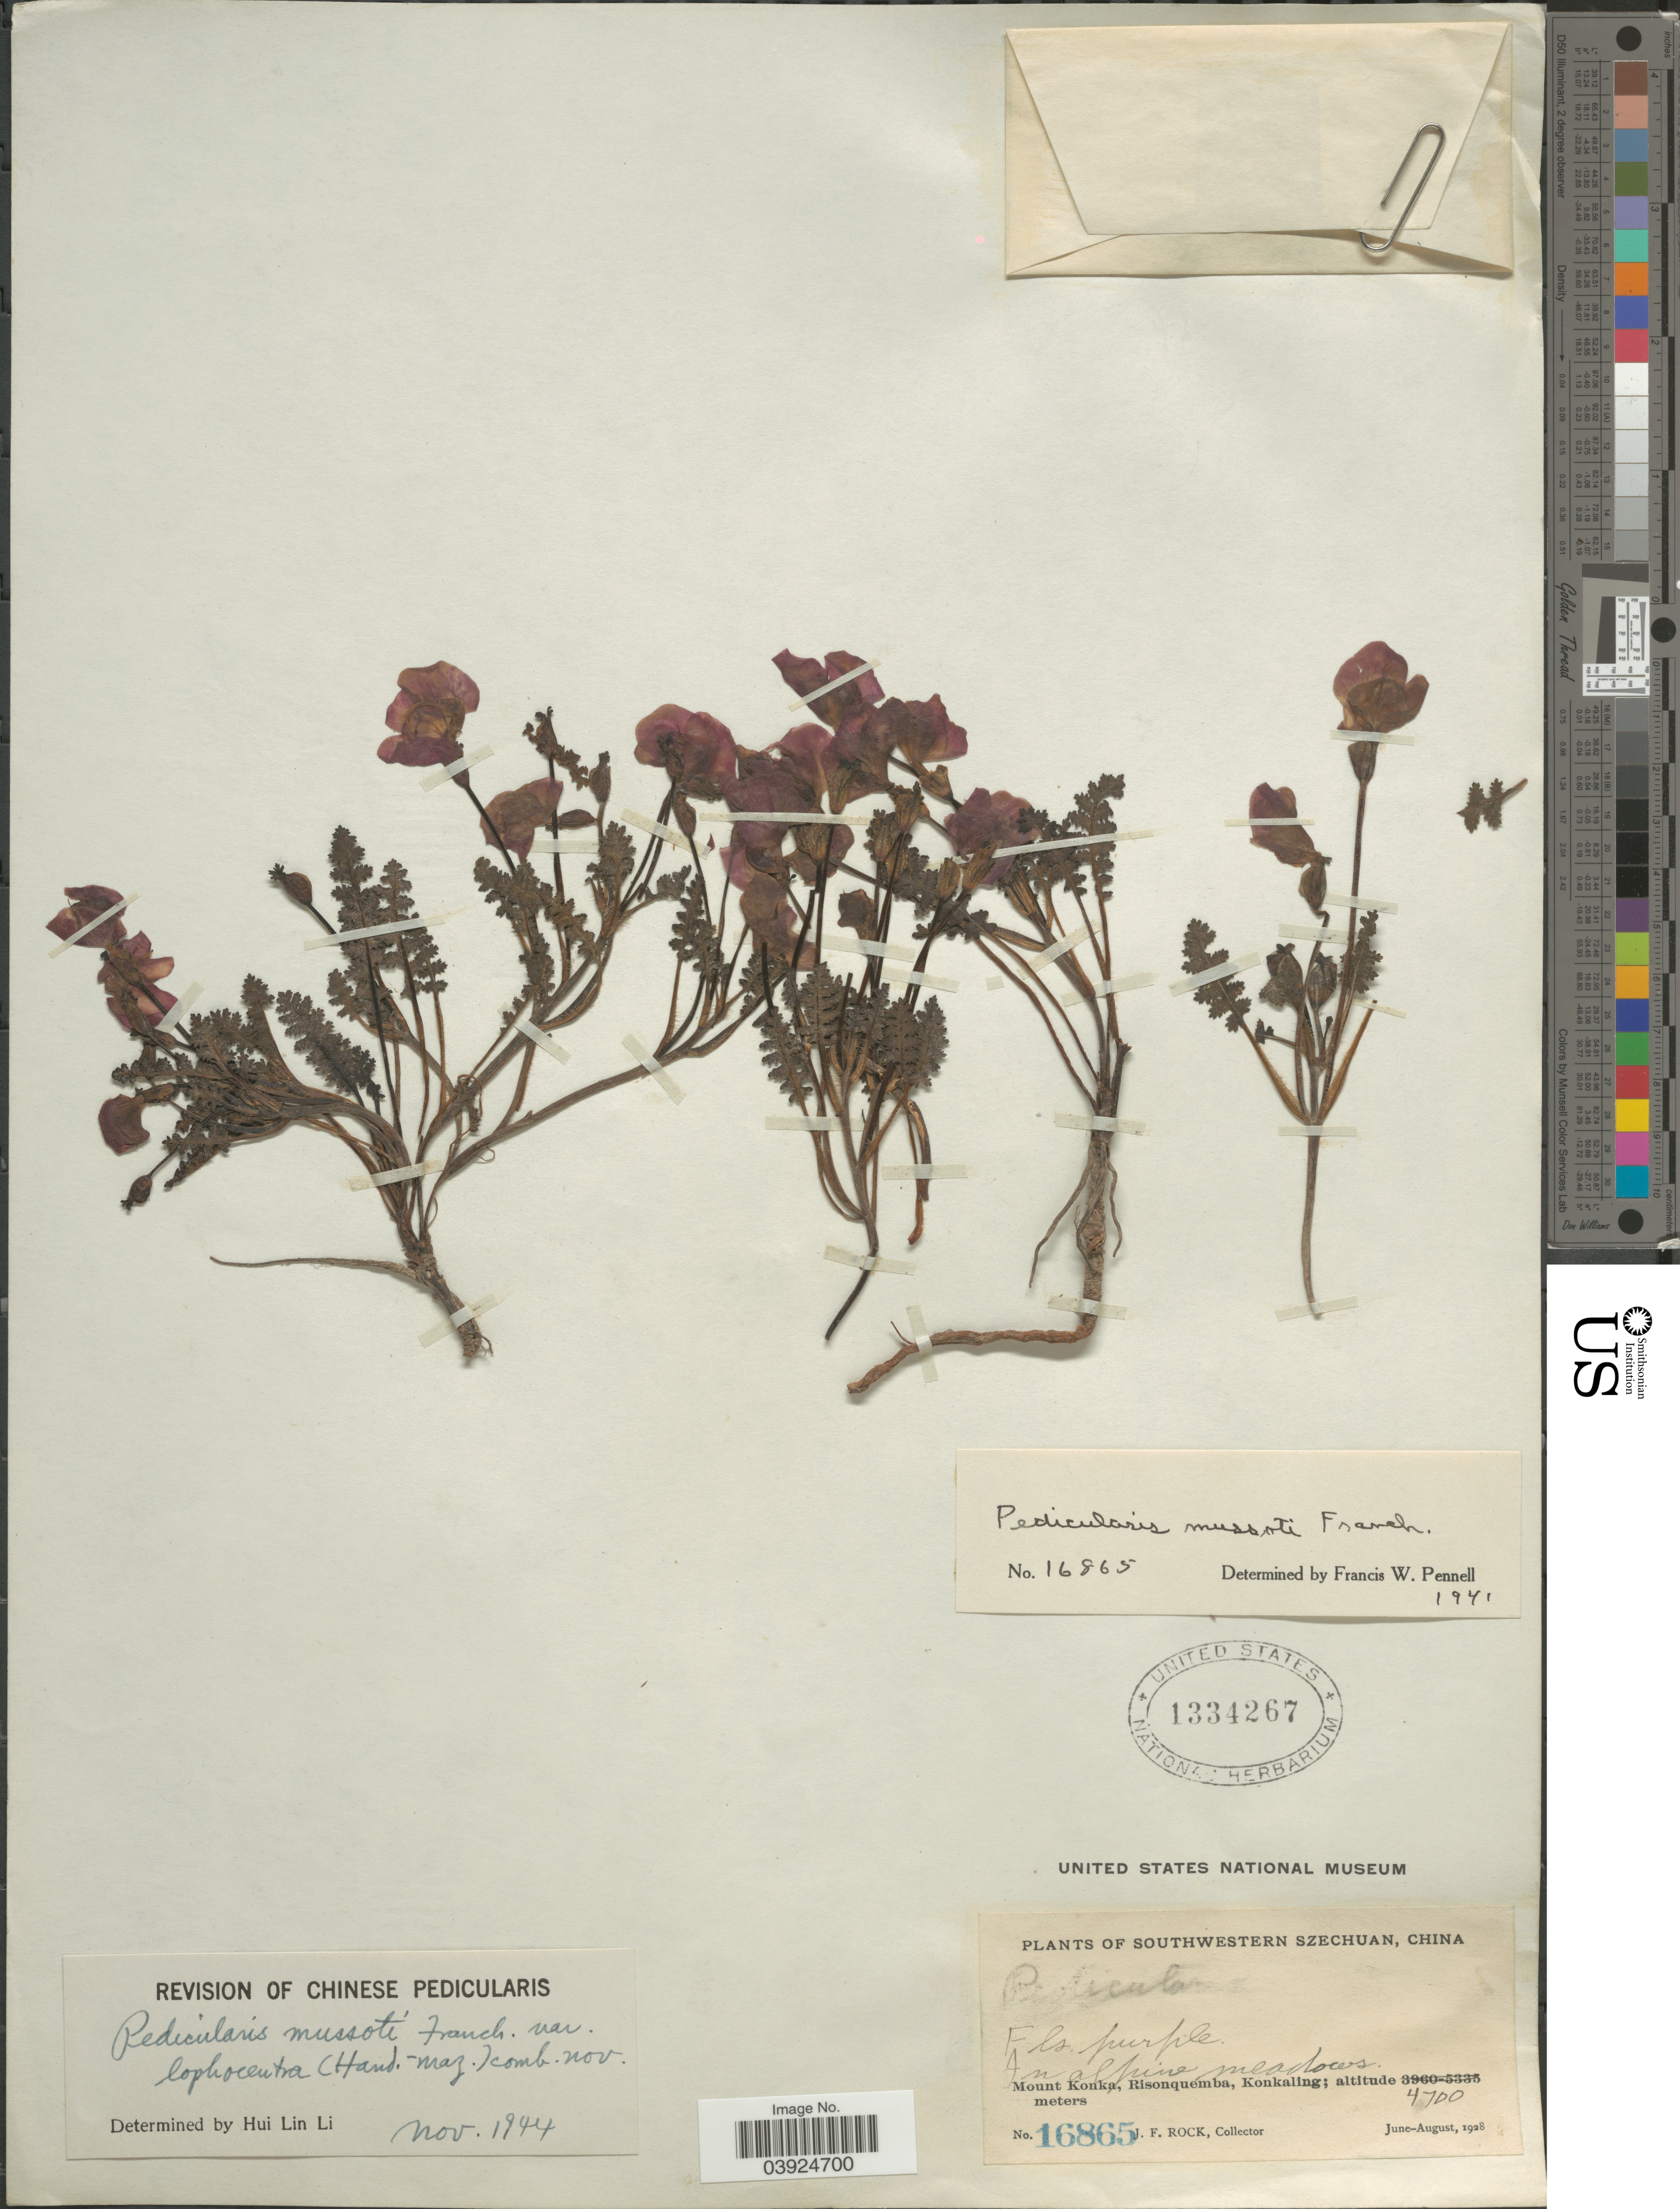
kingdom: Plantae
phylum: Tracheophyta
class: Magnoliopsida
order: Lamiales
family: Orobanchaceae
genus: Pedicularis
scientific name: Pedicularis mussoti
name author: Franch.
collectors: J. Rock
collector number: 16865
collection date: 1928-06/1928-08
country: China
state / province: Sichuan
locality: Southwestern Szechuan. Mount Konka, Risonquemba, Konkaling.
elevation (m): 4700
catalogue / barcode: US 1334267